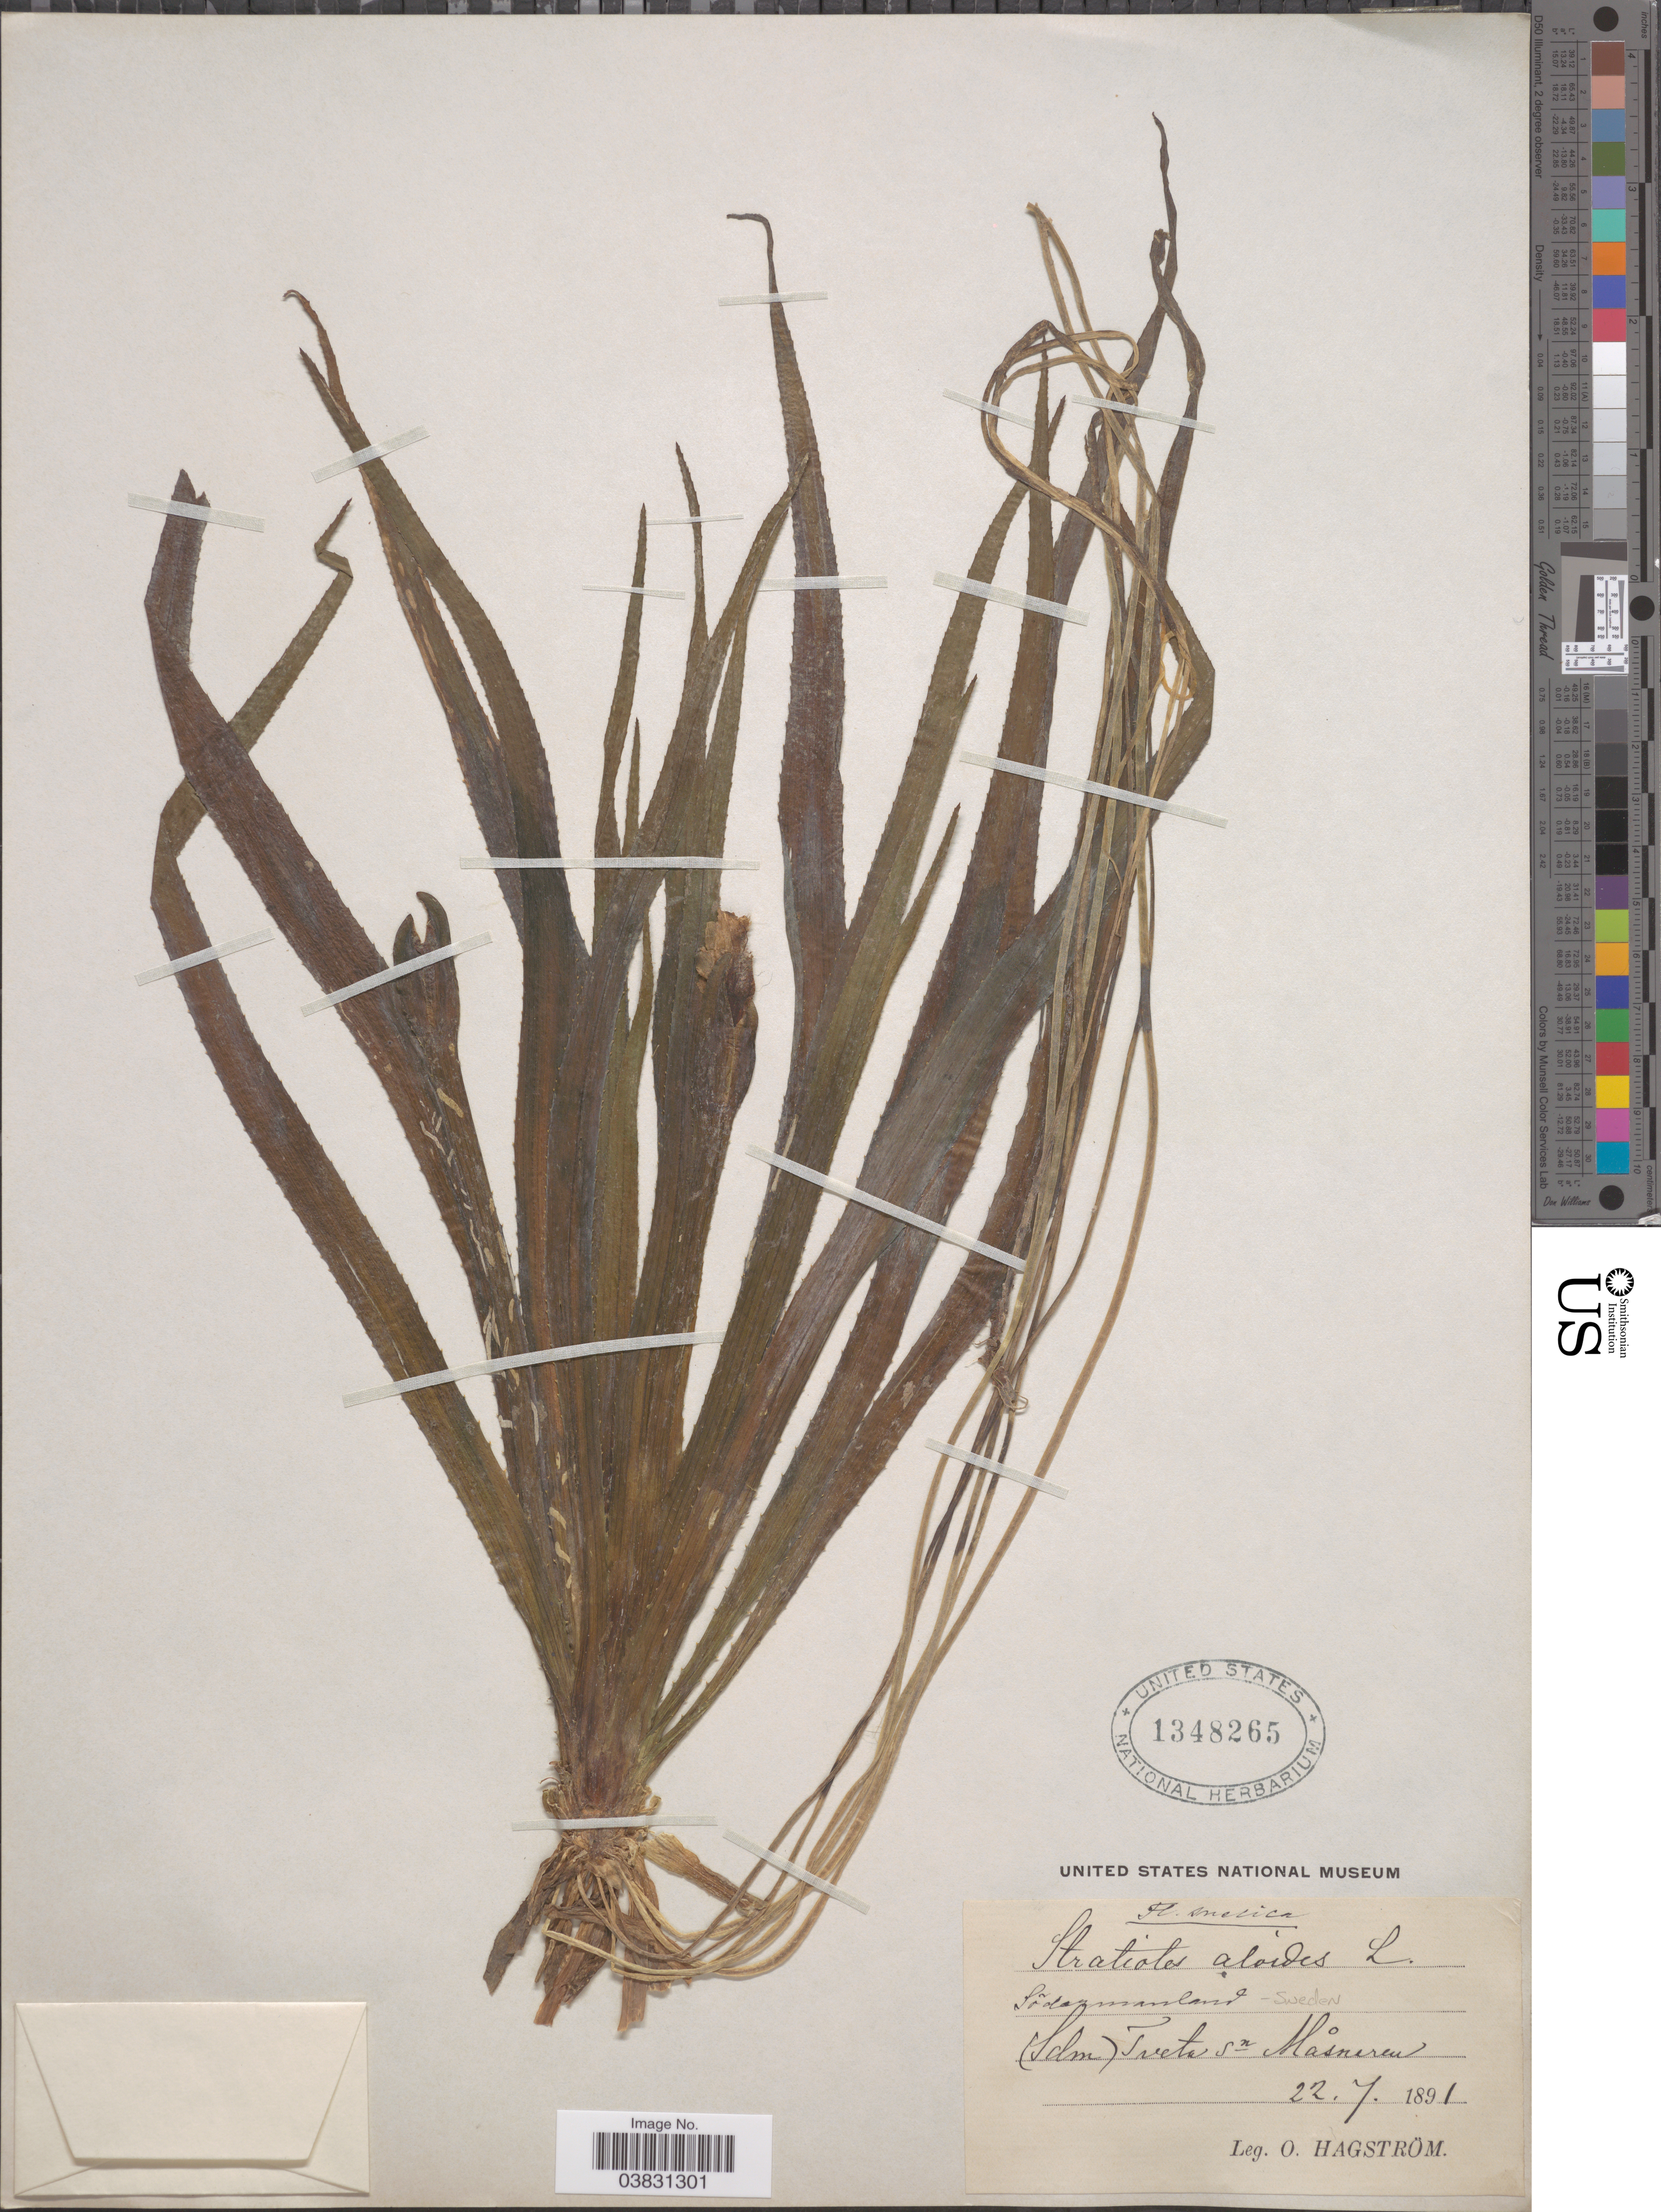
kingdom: Plantae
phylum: Tracheophyta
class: Liliopsida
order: Alismatales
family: Hydrocharitaceae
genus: Stratiotes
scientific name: Stratiotes aloides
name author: L.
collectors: O. Hagström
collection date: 1891-07-22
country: Sweden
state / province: Sodermanland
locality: Suecica. (Sdm) Tveta sn Måsneren [interpreted].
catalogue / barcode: US 1348265